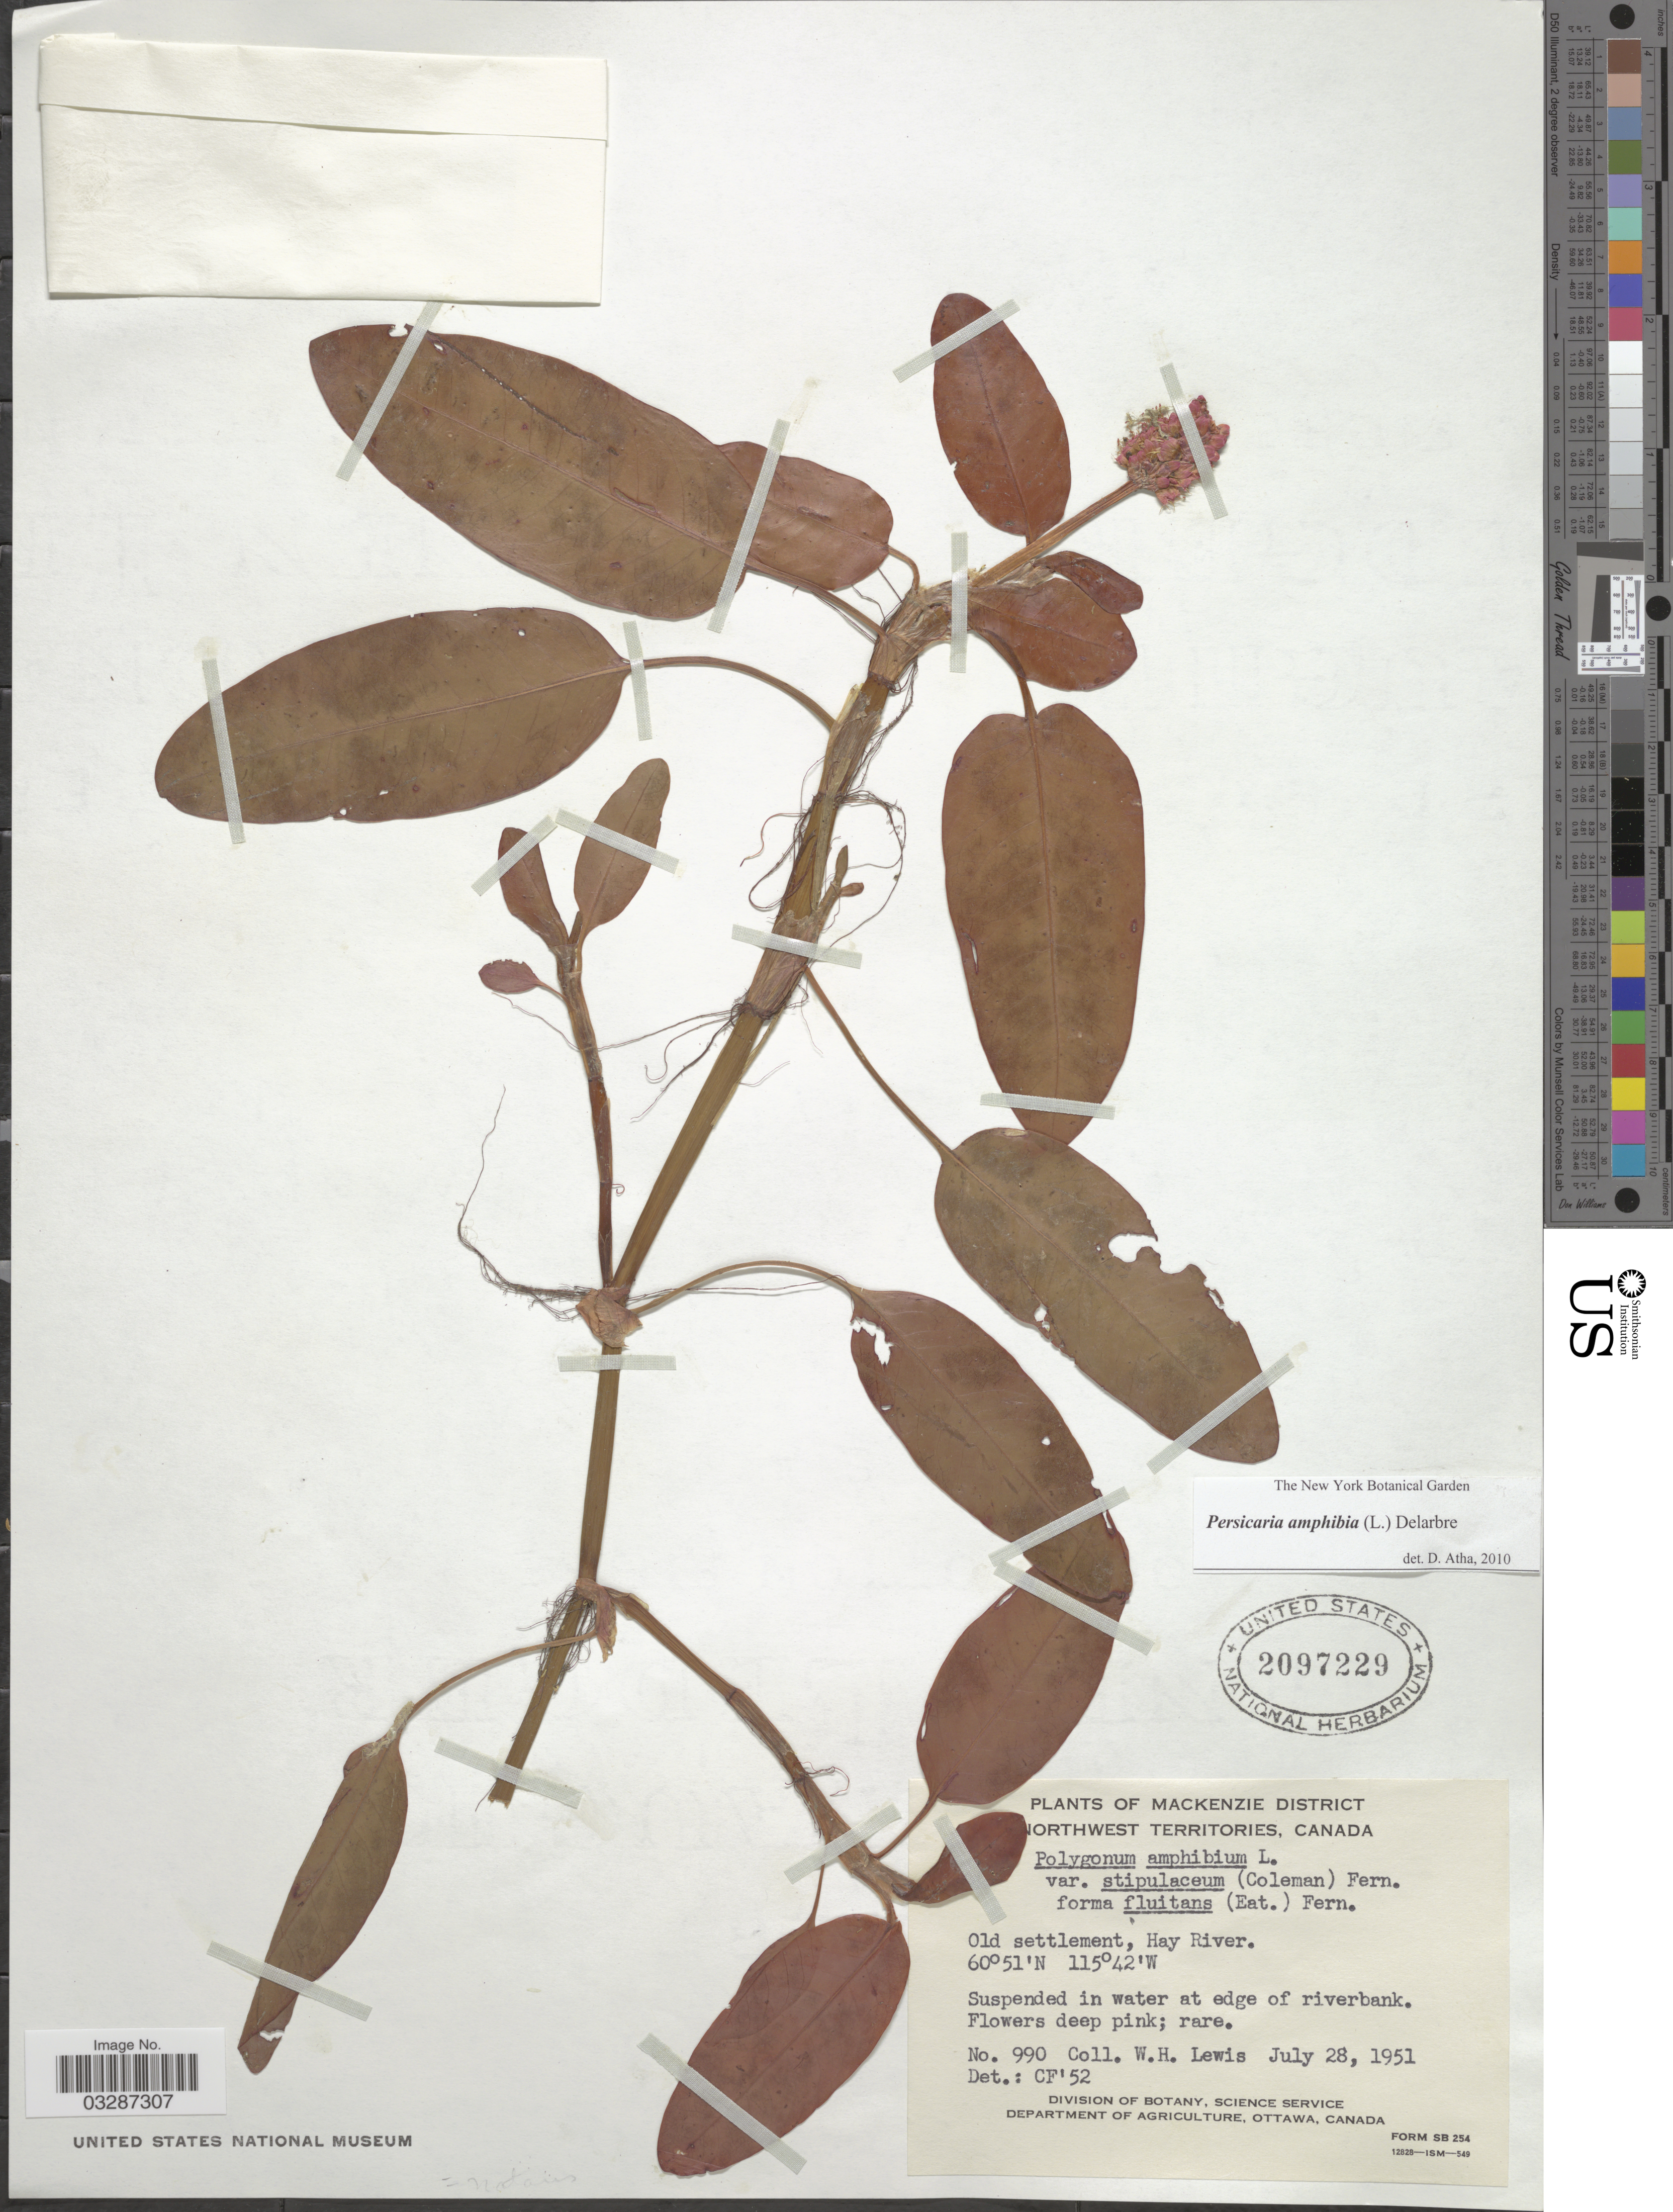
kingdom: Plantae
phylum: Tracheophyta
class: Magnoliopsida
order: Caryophyllales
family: Polygonaceae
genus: Persicaria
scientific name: Persicaria amphibia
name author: (L.) Delarbre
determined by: Atha, D. E.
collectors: W. H. Lewis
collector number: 990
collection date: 1951-07-28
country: Canada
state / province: Northwest Territories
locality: Mackenzie District. Old settlement, Hay River.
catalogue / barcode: US 2097229